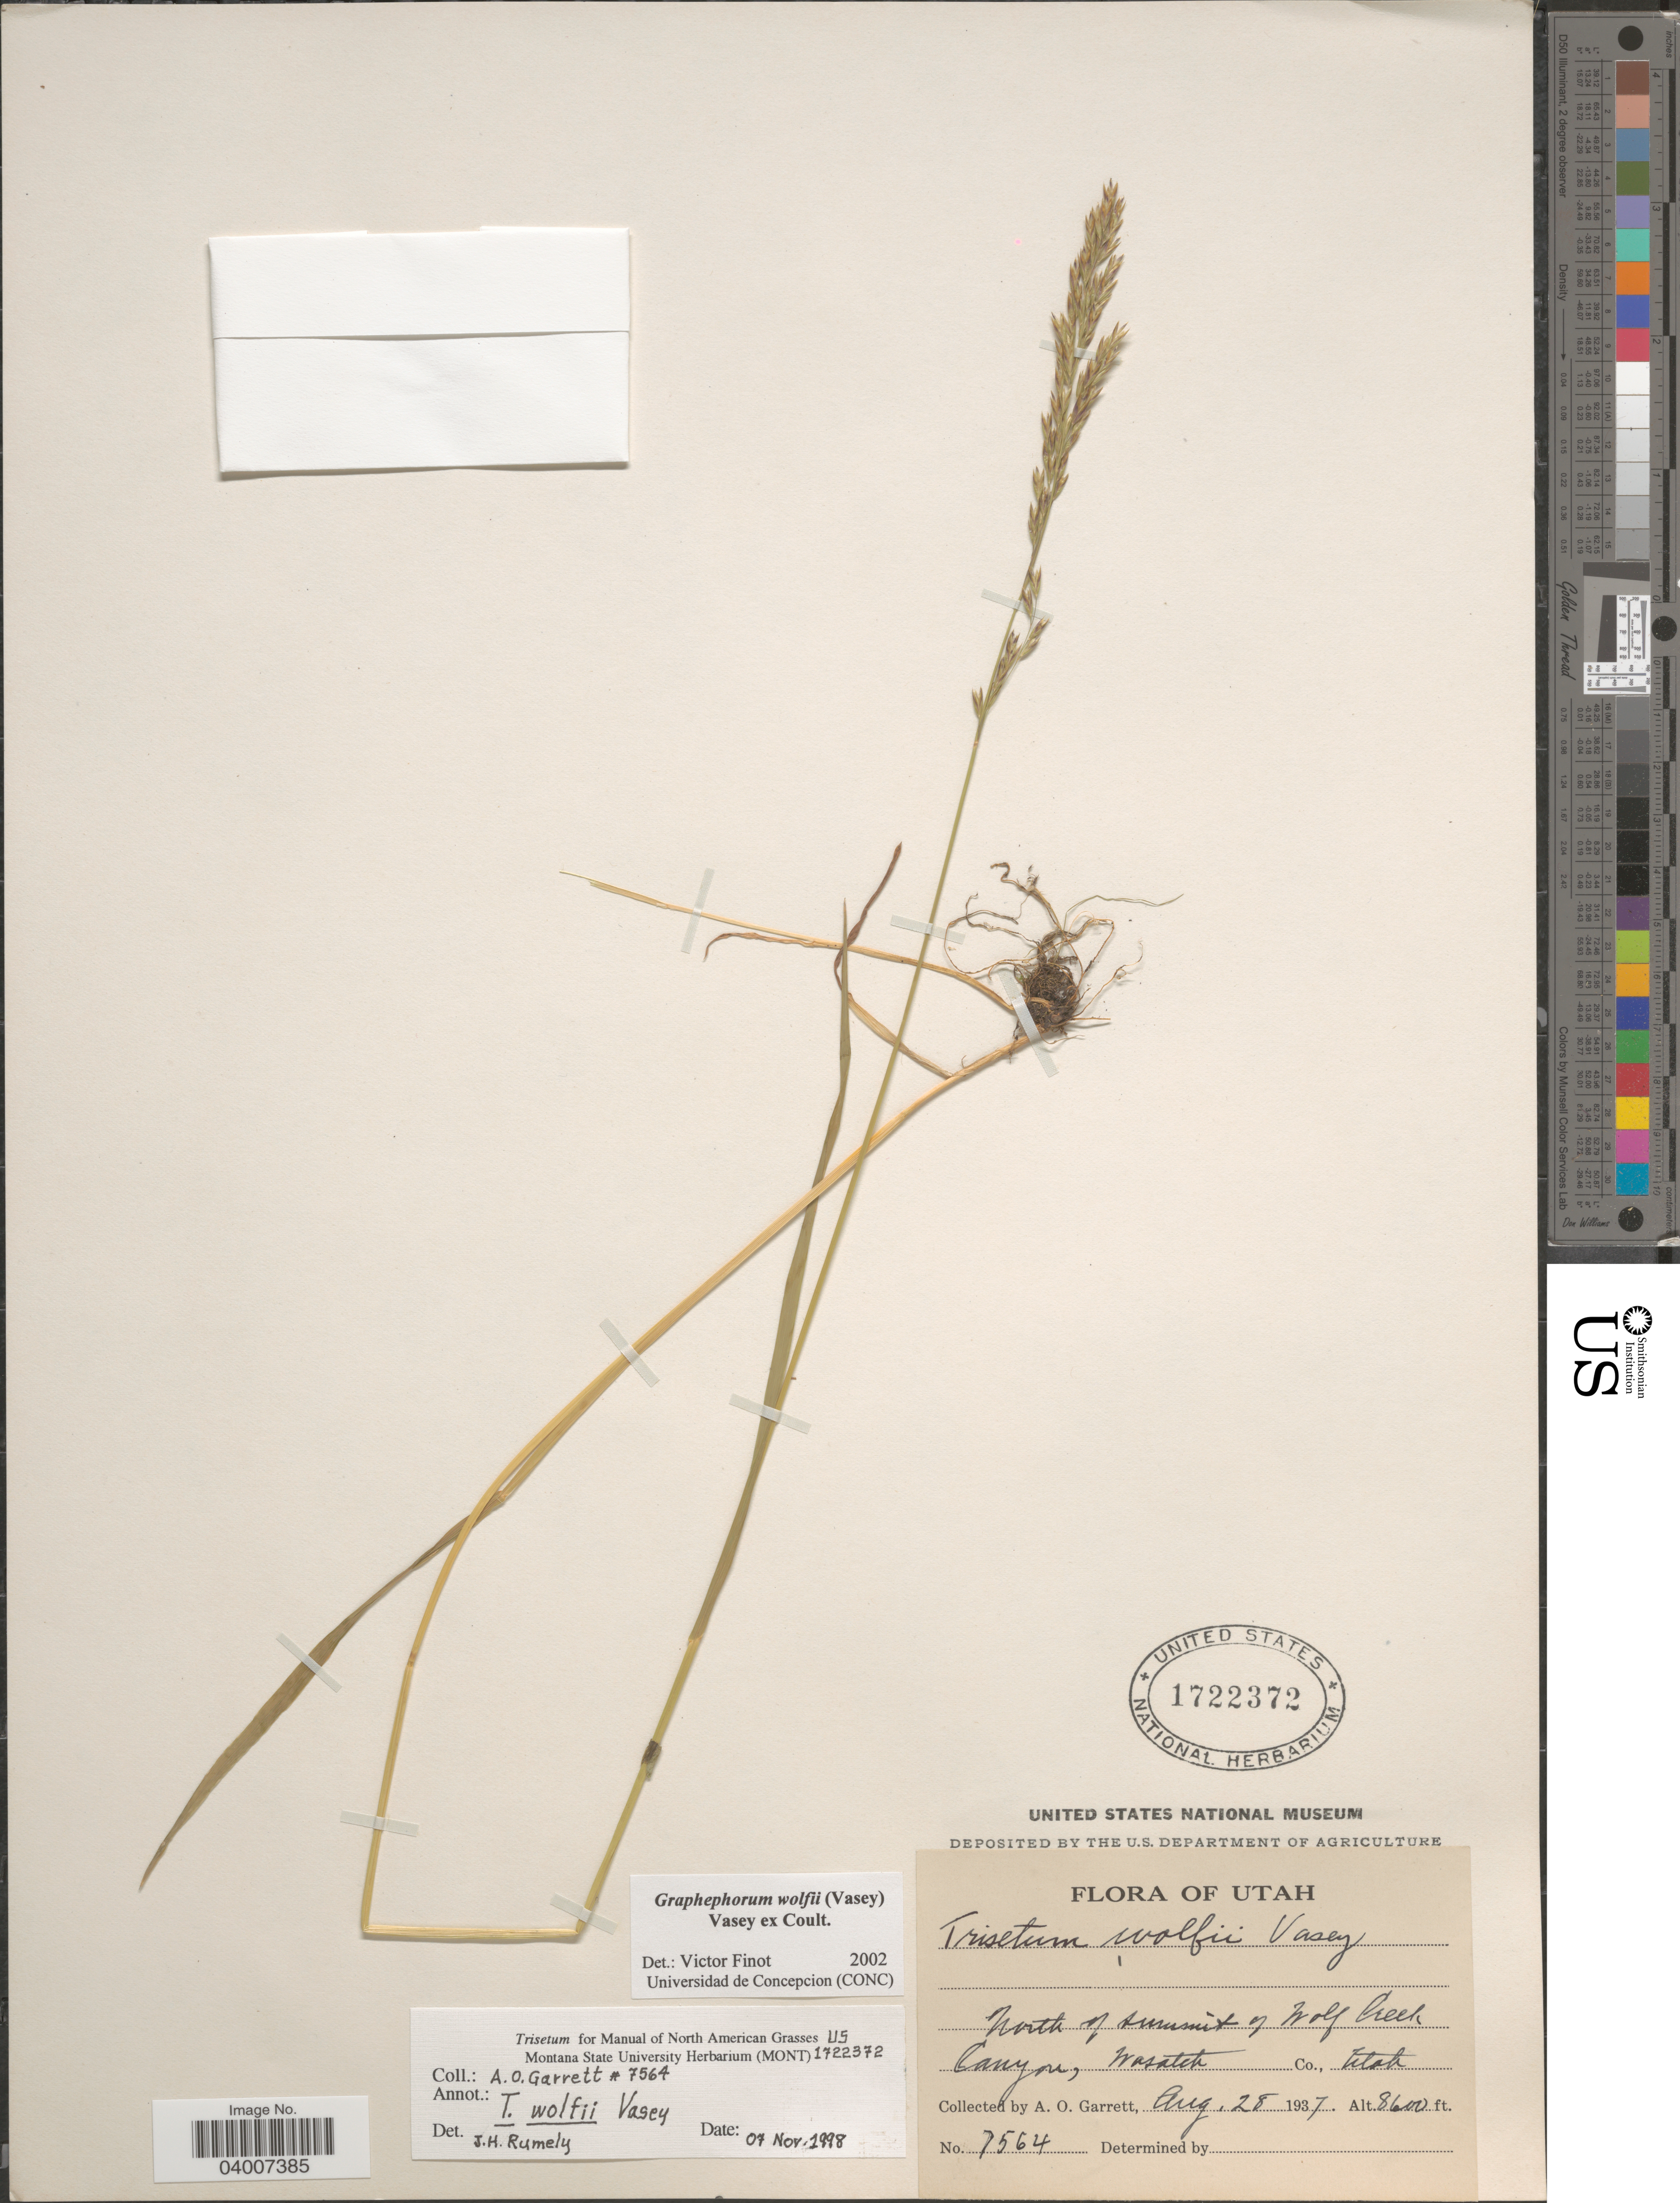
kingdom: Plantae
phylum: Tracheophyta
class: Liliopsida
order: Poales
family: Poaceae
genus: Graphephorum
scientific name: Graphephorum wolfii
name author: (E. Fourn.) Vasey ex Coult.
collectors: A. O. Garrett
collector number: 7564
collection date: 1937-08-28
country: United States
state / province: Utah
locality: North of summit of Wolf Creek Canyon, Wasatch Co.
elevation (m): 2621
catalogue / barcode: US 1722372